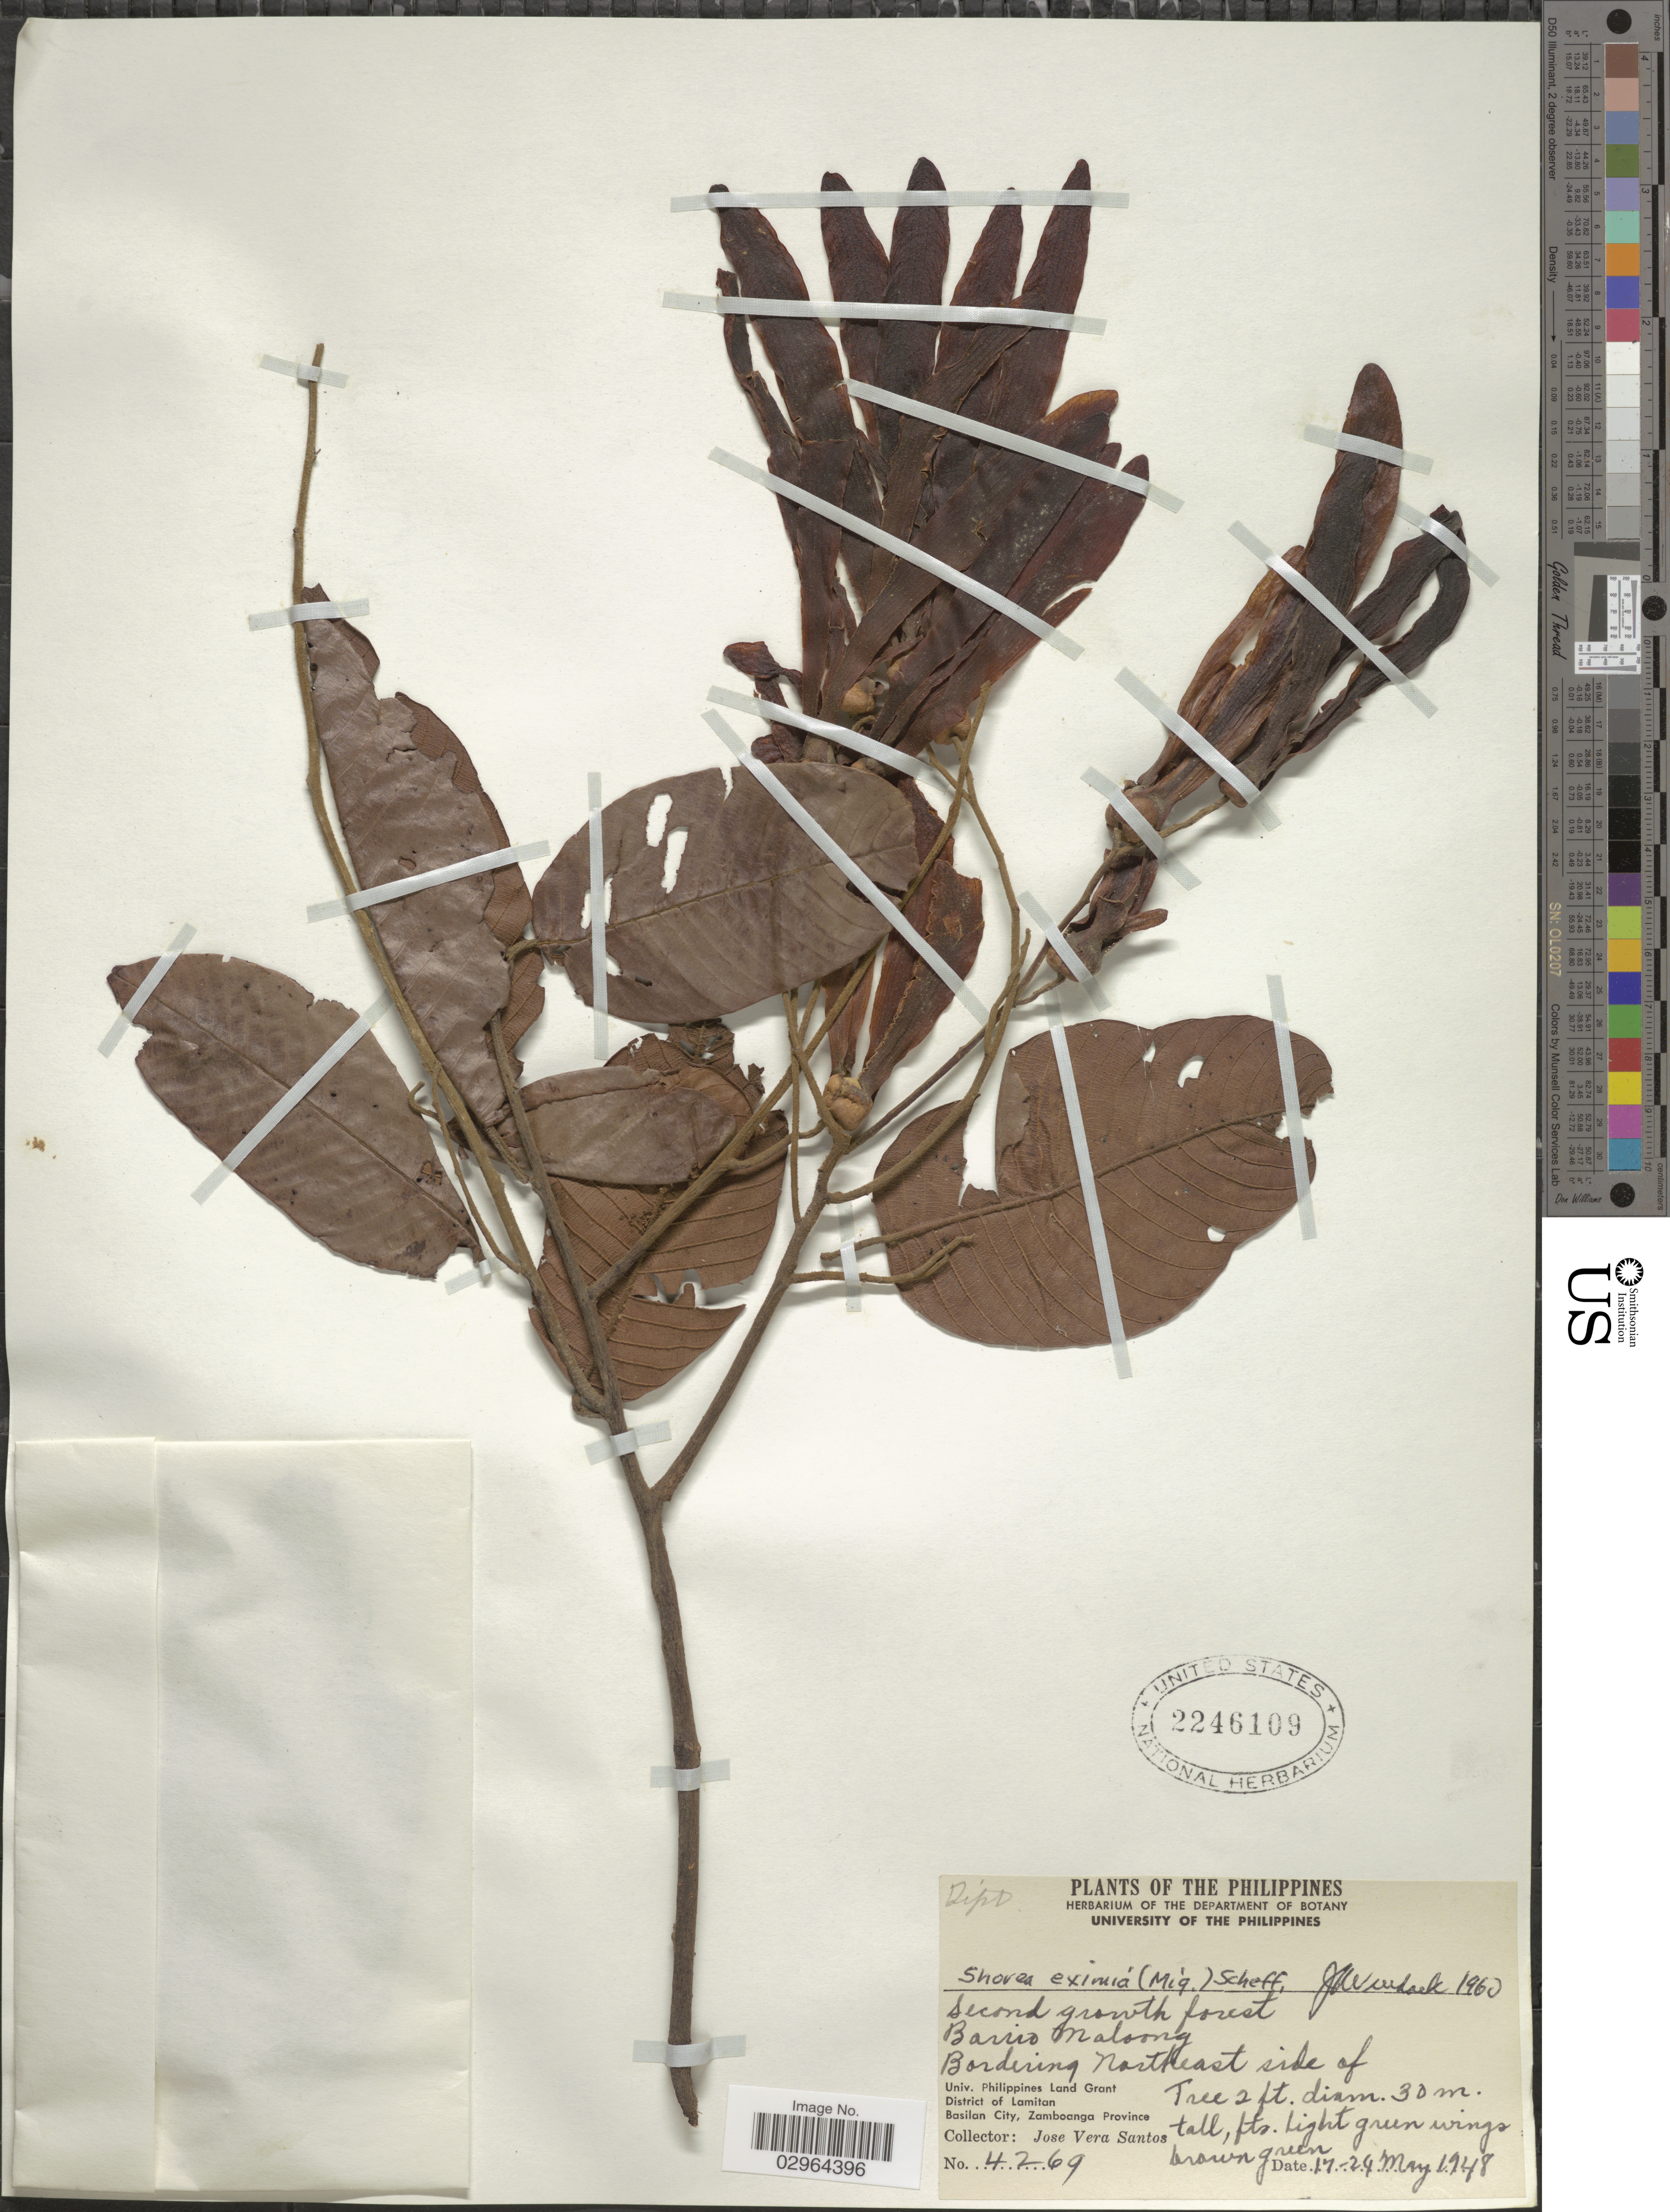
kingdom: Plantae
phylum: Tracheophyta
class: Magnoliopsida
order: Malvales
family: Dipterocarpaceae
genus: Rubroshorea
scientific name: Rubroshorea almon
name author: (Foxw.) P.S. Ashton & J. Heck.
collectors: J. Vera Santos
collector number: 4269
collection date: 1948-05-17/1948-05-24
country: Philippines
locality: Second growth forest Barrio Maloong, Bordering Northeast side of Univ. Philippines Land Grant, District of Lamitan, Basilan City, Zamboanga Province.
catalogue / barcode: US 2246109